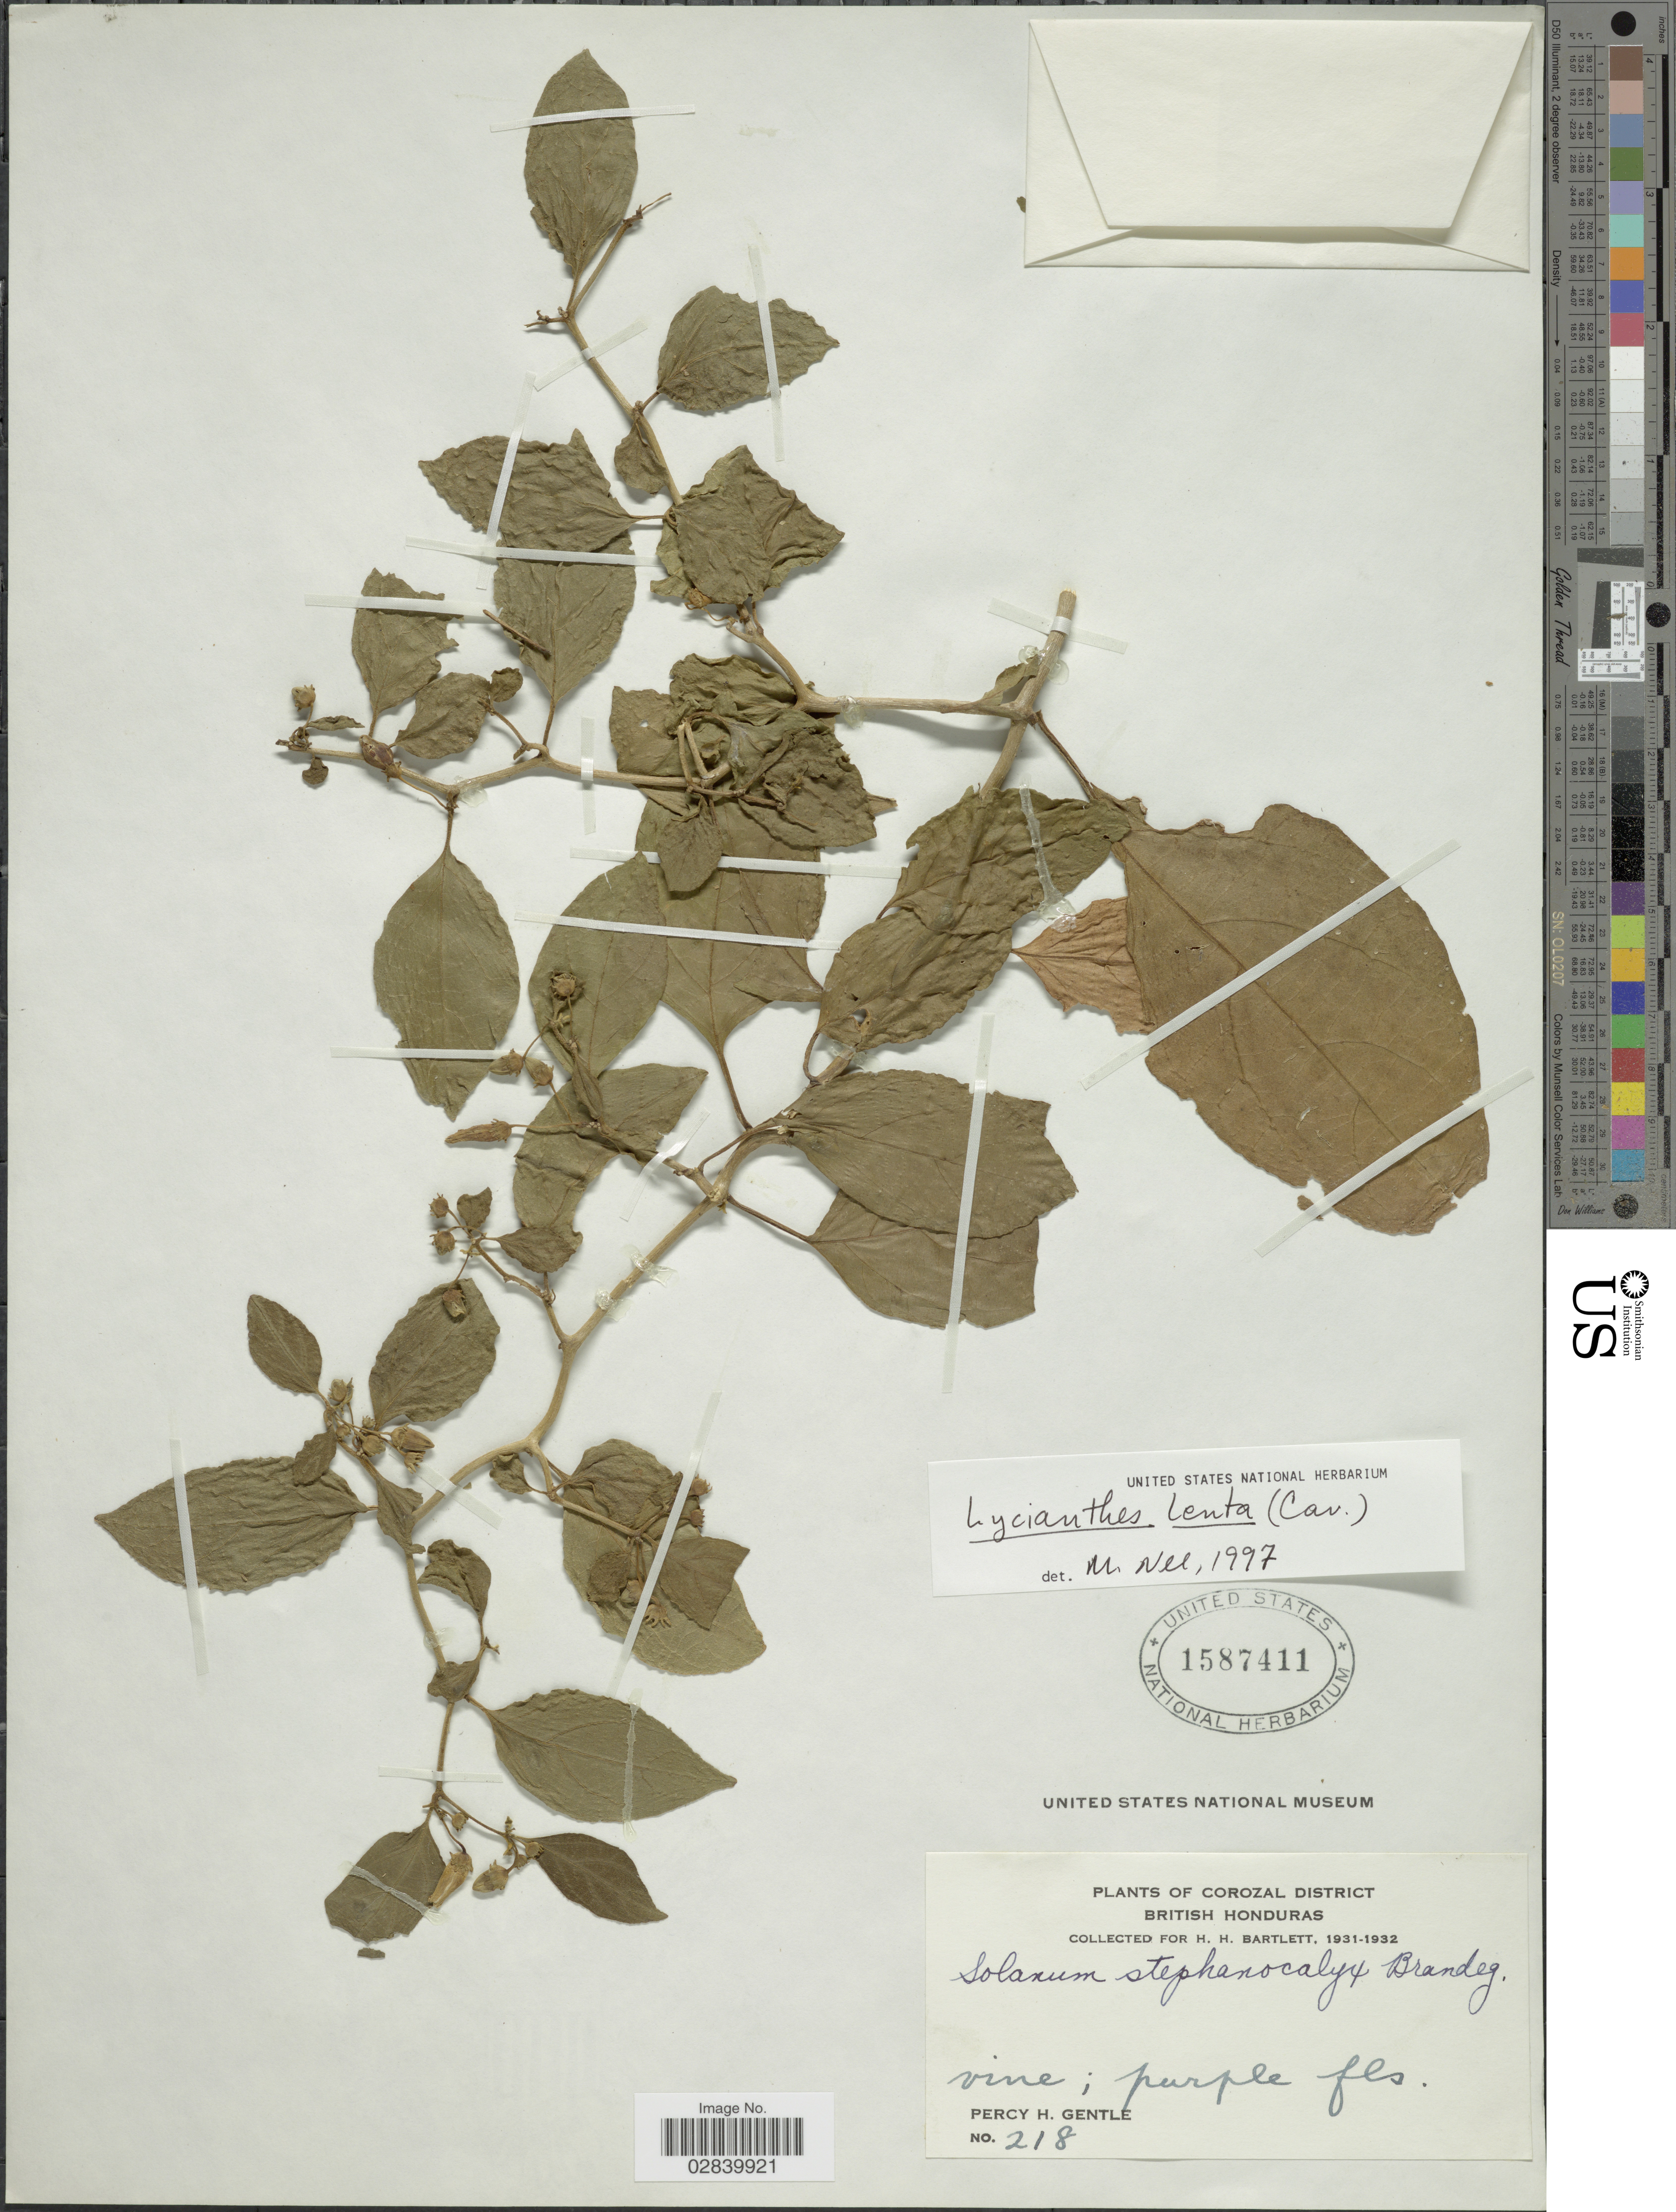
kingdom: Plantae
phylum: Tracheophyta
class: Magnoliopsida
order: Solanales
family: Solanaceae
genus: Lycianthes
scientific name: Lycianthes lenta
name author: (Cav.) Bitter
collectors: P. H. Gentle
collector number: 218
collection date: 1931/1932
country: Belize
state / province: Corozal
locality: Corozal District. British Honduras.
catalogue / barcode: US 1587411